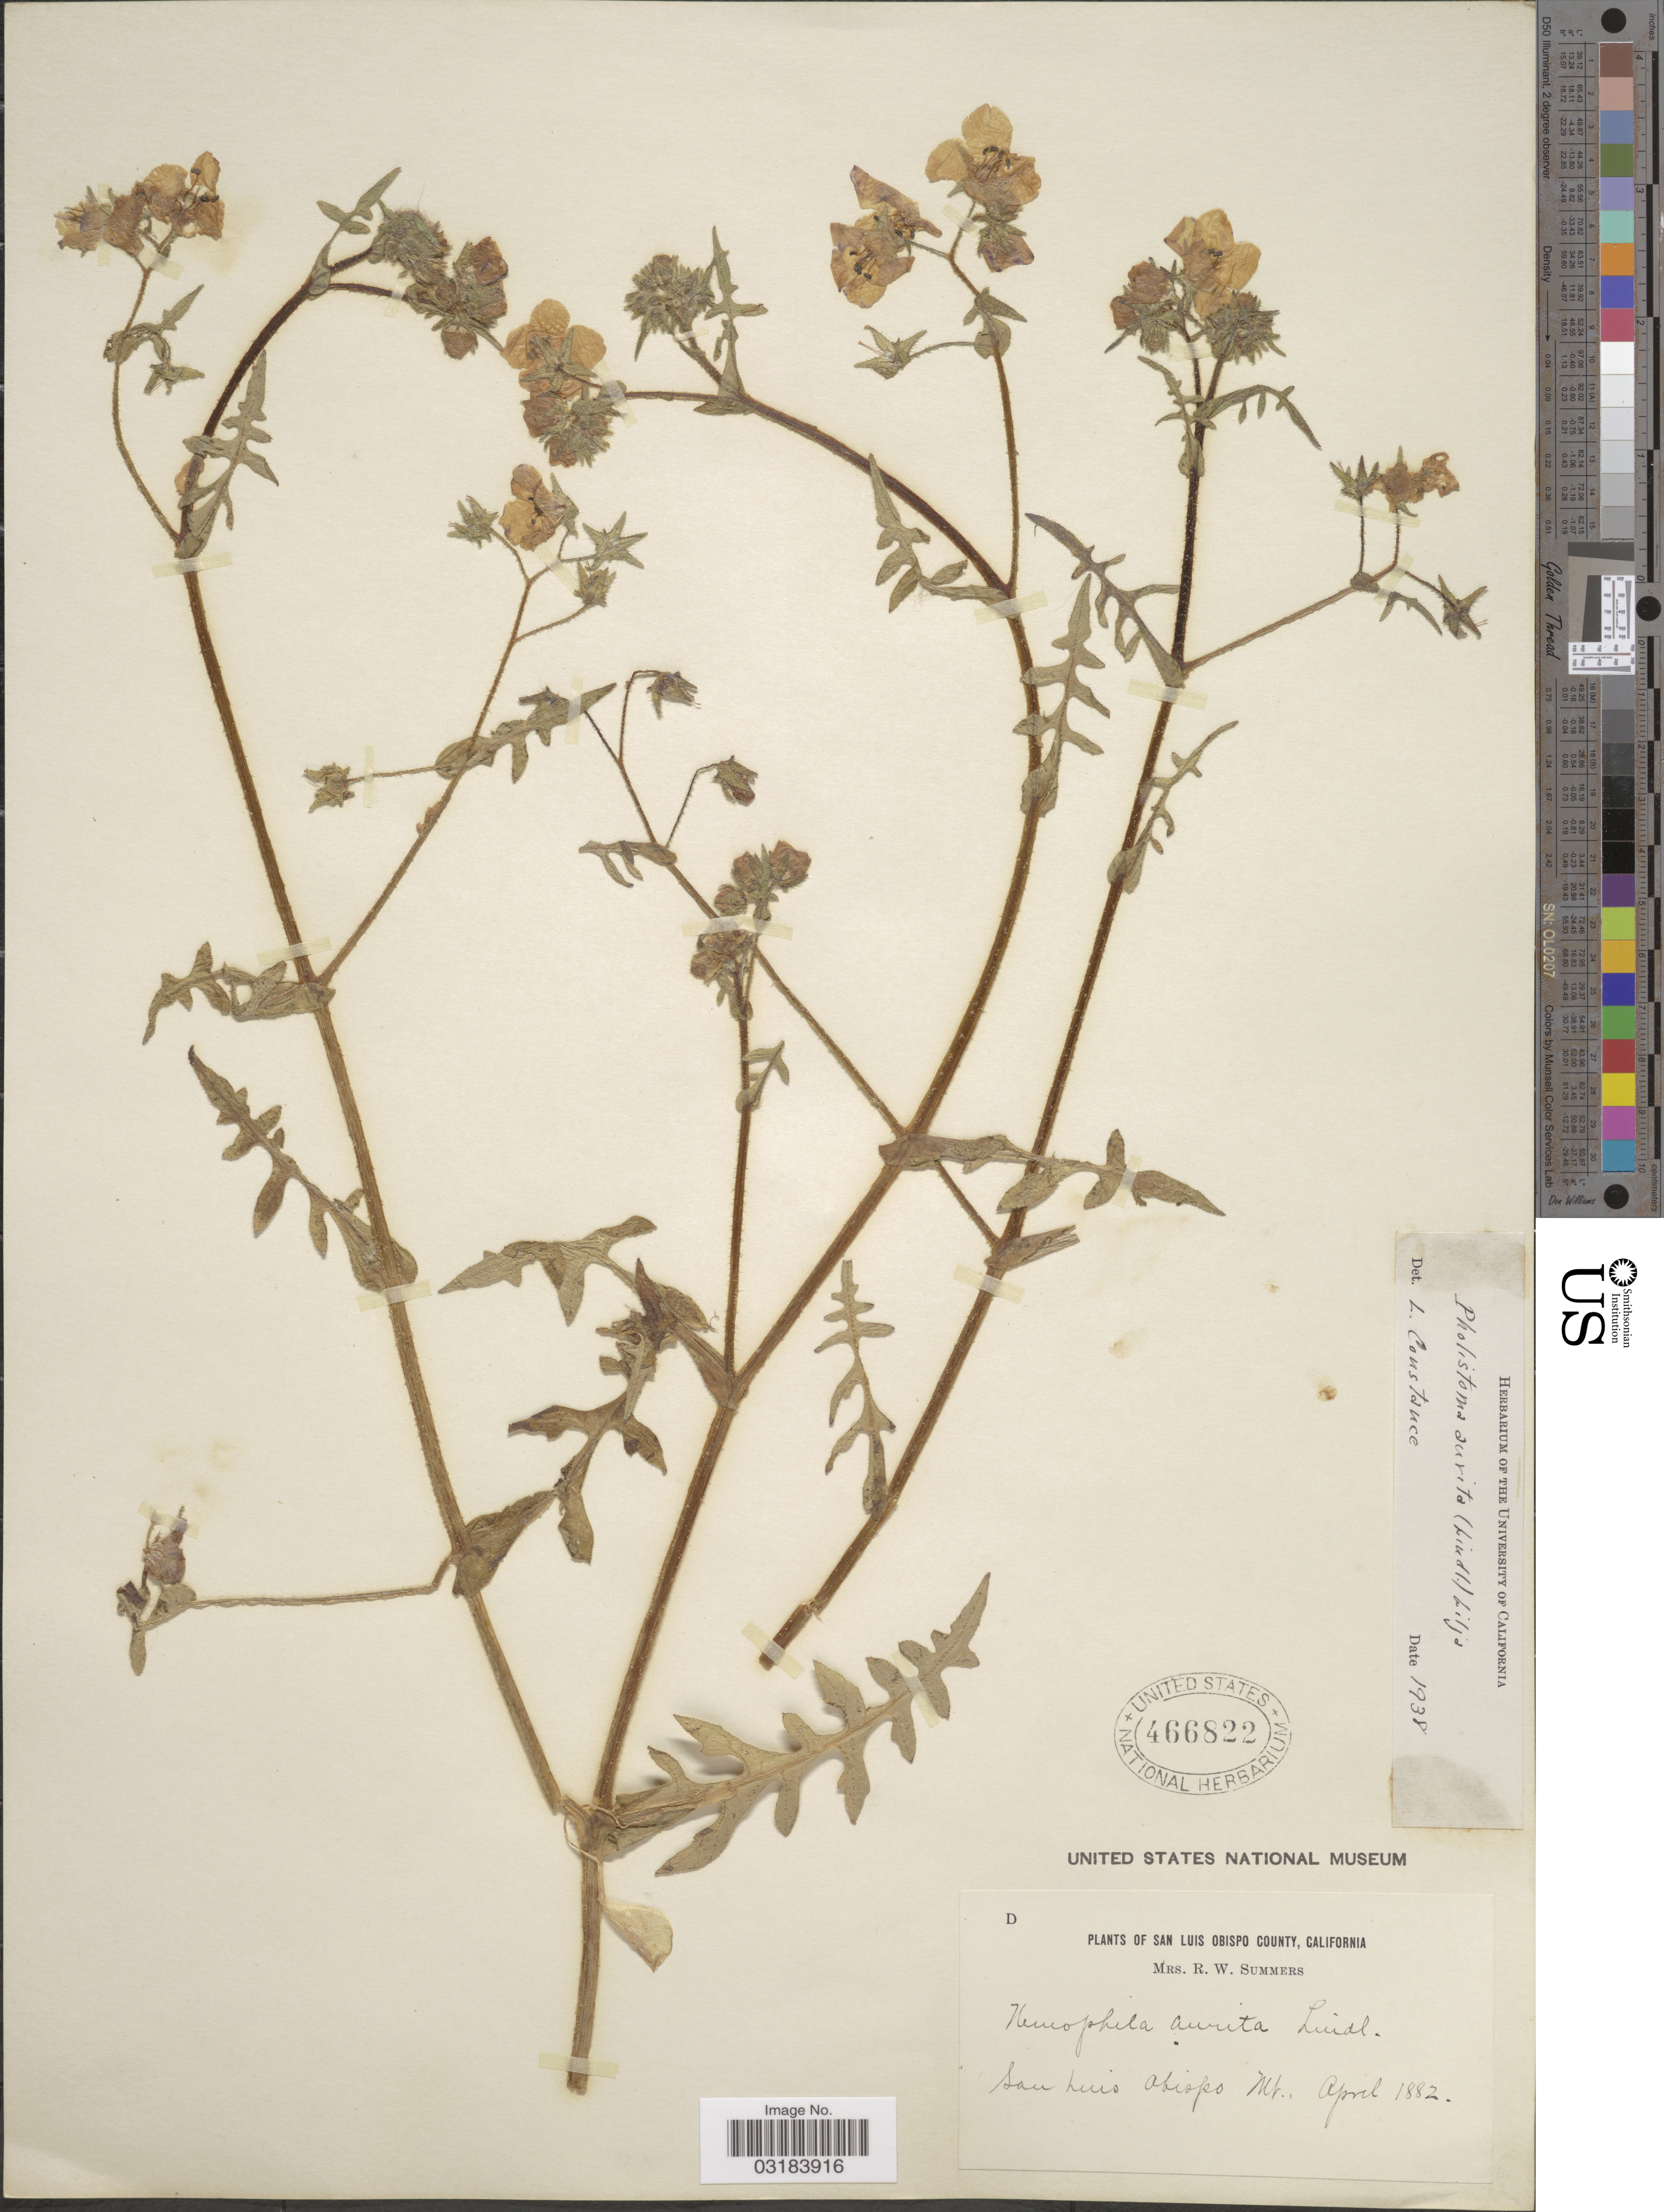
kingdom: Plantae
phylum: Tracheophyta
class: Magnoliopsida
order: Boraginales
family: Hydrophyllaceae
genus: Pholistoma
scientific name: Pholistoma auritum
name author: (Lindl.) Lilja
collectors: R. Summers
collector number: D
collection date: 1882-04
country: United States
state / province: California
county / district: San Luis Obispo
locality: San Luis Obispo County, San Luis Obipso Mt.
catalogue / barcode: US 466822